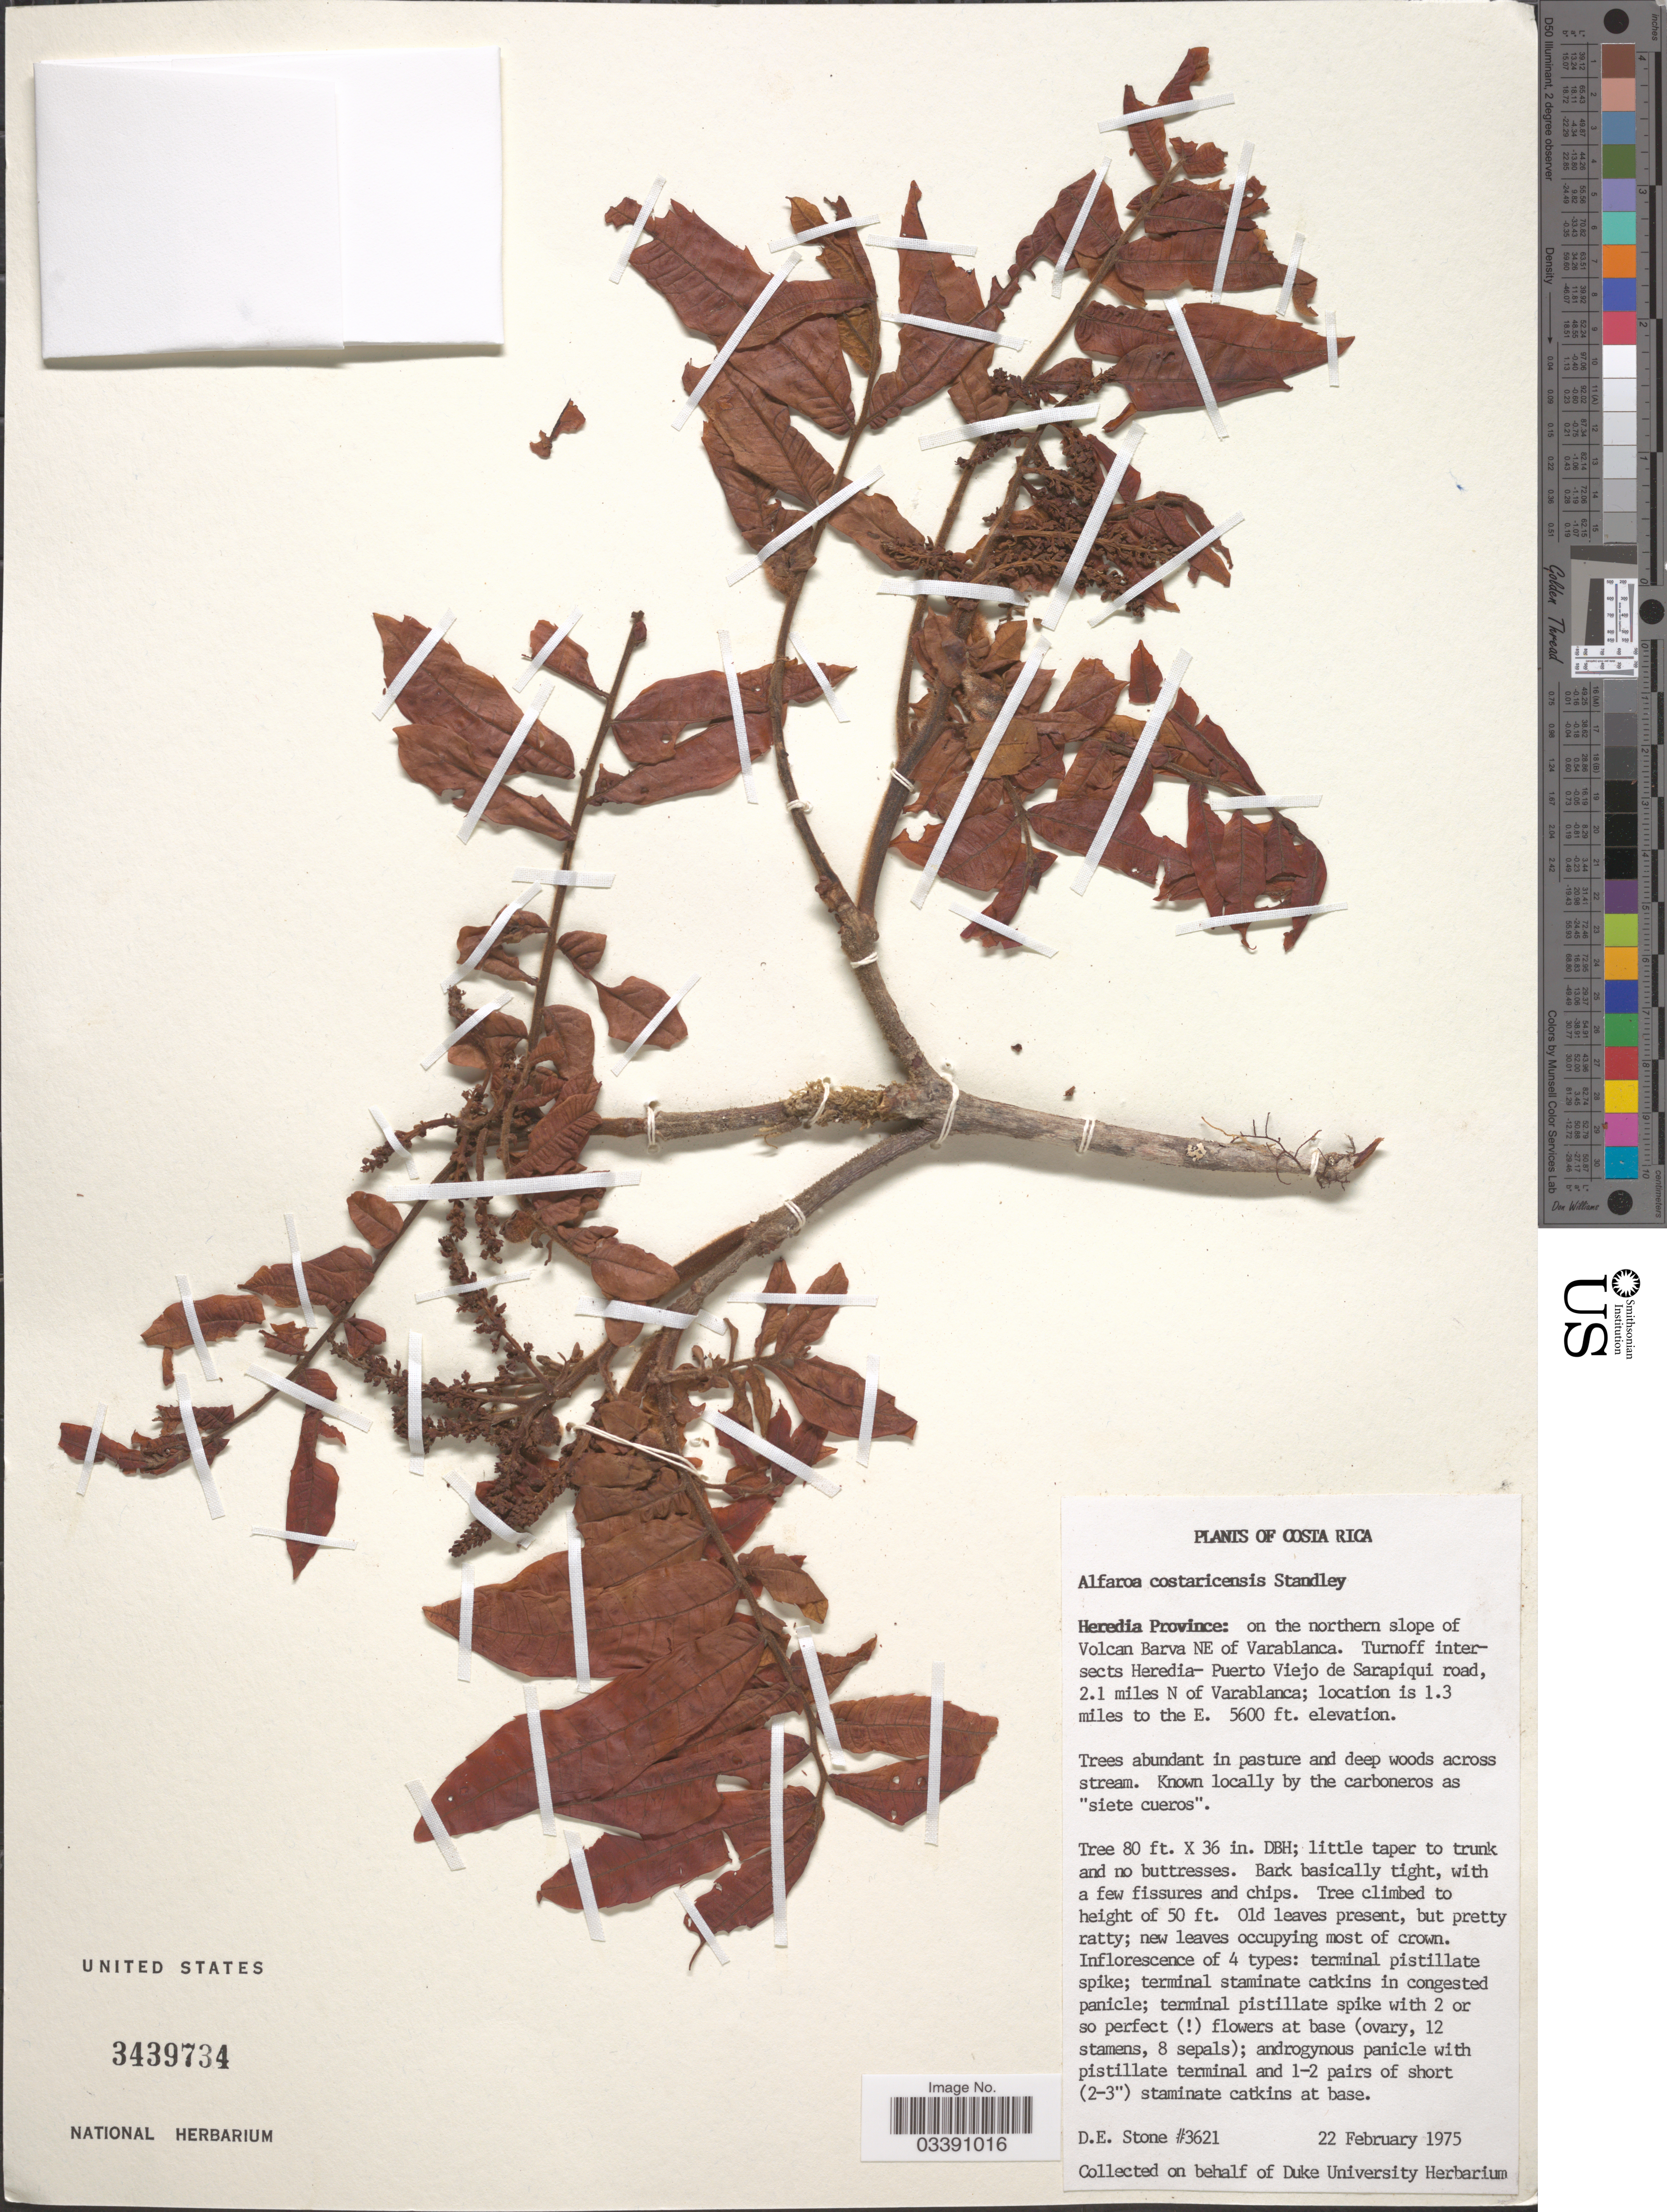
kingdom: Plantae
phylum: Tracheophyta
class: Magnoliopsida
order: Fagales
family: Juglandaceae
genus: Alfaroa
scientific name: Alfaroa costaricensis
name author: Standl.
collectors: D. E. Stone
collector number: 3621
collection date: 1975-02-22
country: Costa Rica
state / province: Heredia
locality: On the northern slope of Volcan Barva NE of Varablanca. Turnoff intersects Heredia-Puerto Viejo de Sarapique road, 2.1 miles N of Varablanca; location is 1.3 miles to the E.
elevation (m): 1707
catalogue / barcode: US 3439734